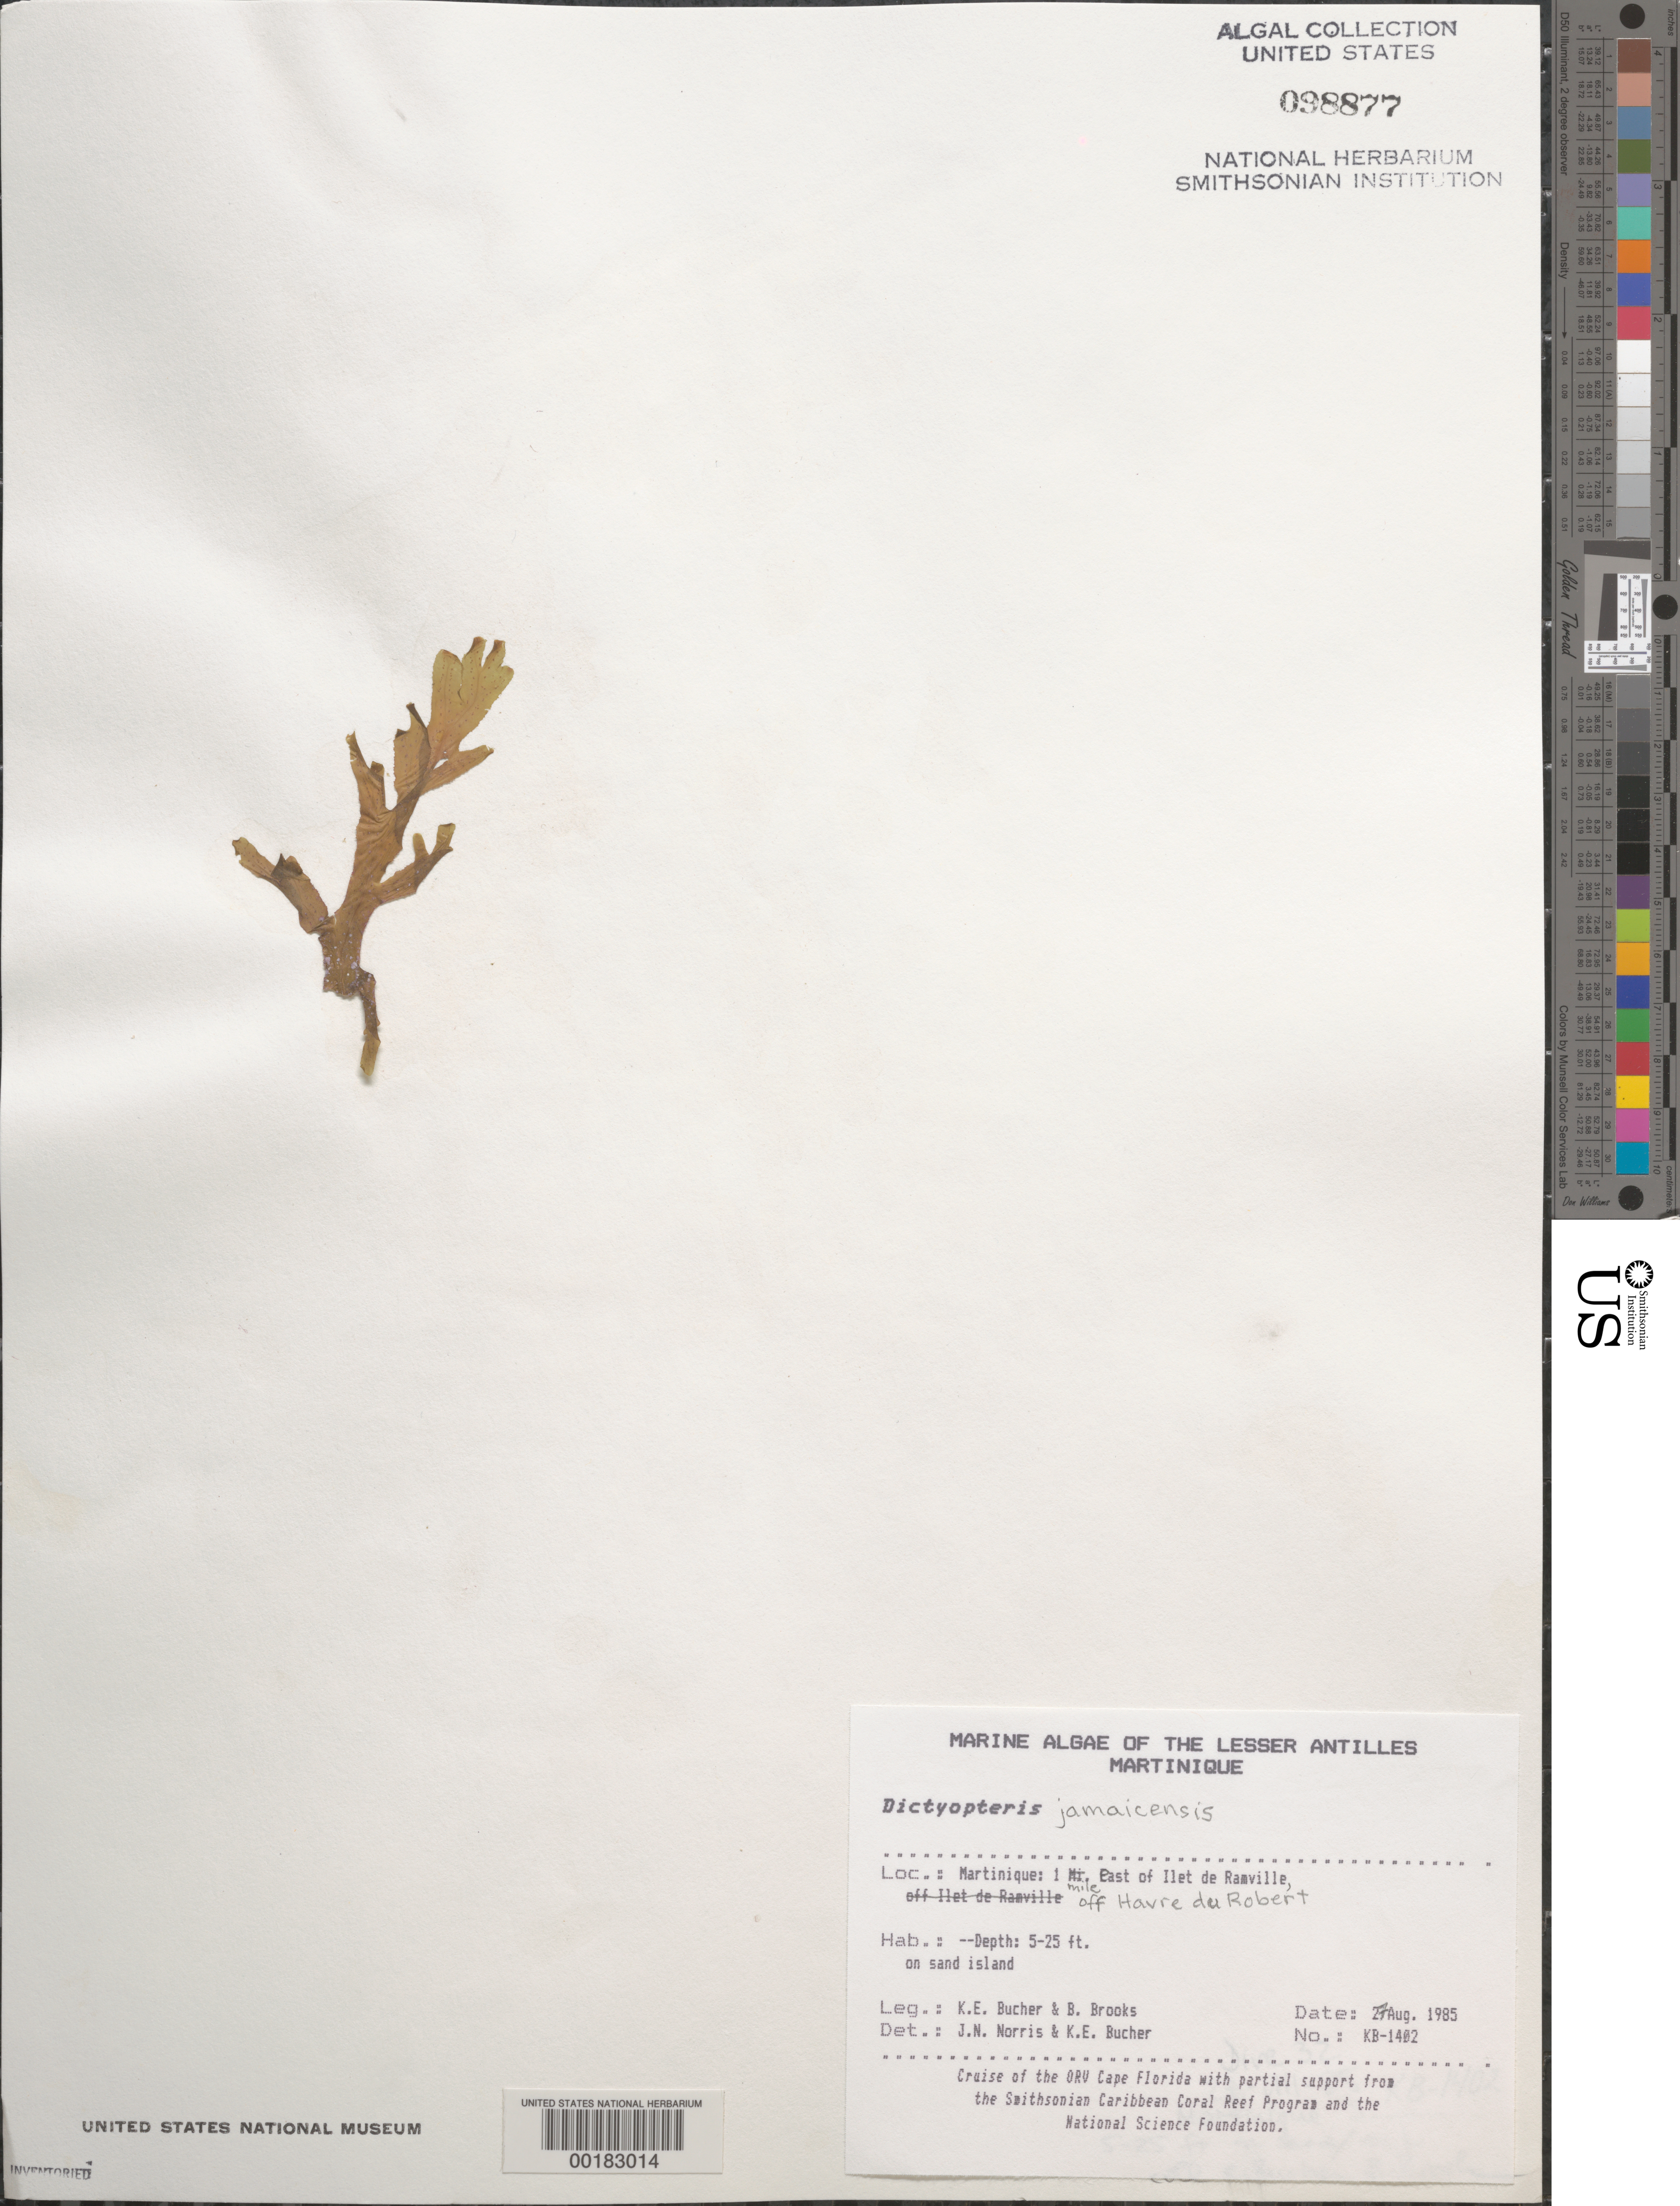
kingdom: Chromista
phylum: Ochrophyta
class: Phaeophyceae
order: Dictyotales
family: Dictyotaceae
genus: Dictyopteris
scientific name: Dictyopteris jamaicensis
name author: W.R. Taylor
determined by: Norris, J. N.; Bucher, K. E.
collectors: K. E. Bucher & B. Brooks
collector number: Kb-1402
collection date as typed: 27 Aug 1985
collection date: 1985-08-27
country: Martinique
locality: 1 mile east of Ilet de Ramville, off Havre du Robert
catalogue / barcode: US 98877